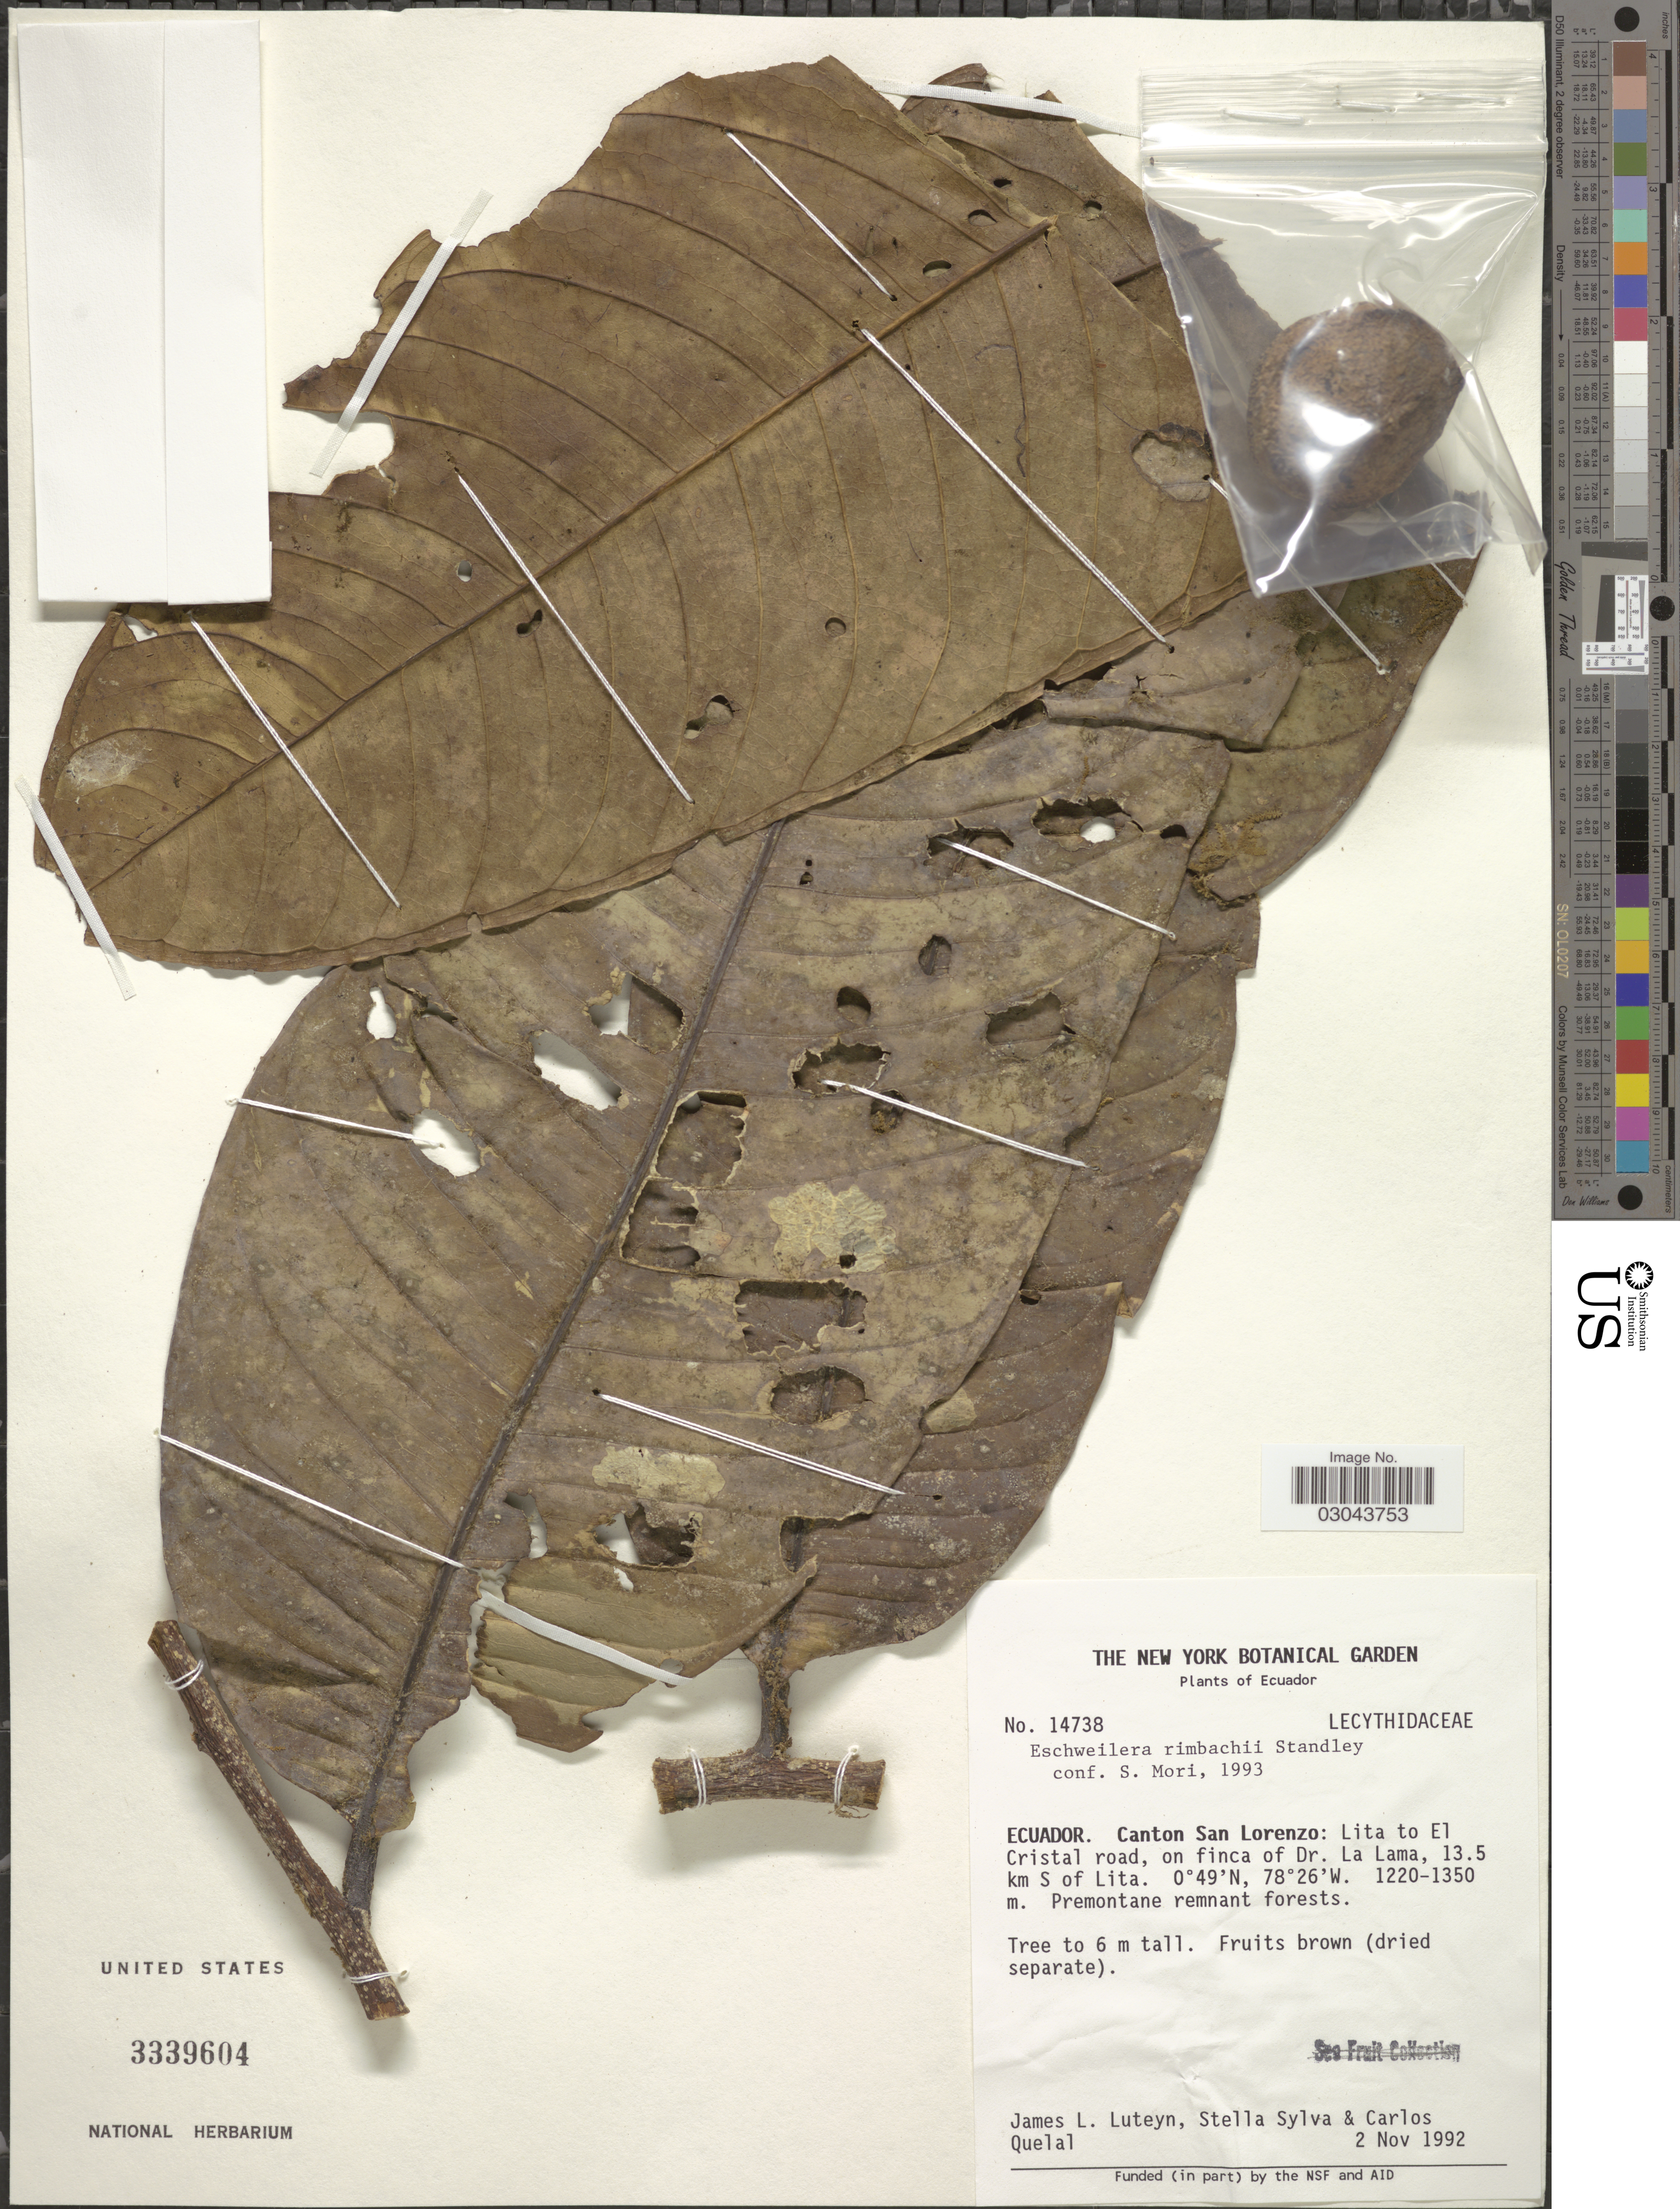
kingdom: Plantae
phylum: Tracheophyta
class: Magnoliopsida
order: Ericales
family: Lecythidaceae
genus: Eschweilera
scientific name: Eschweilera rimbachii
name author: Standl.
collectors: J. L. Luteyn, S. Sylva & C. Quelal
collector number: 14738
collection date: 1992-11-02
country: Ecuador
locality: Canton San Lorenzo: Lita to El Cristal road, on finca of Dr. La Lama, 13.5 km S of Lita.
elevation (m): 1220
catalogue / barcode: US 3339604